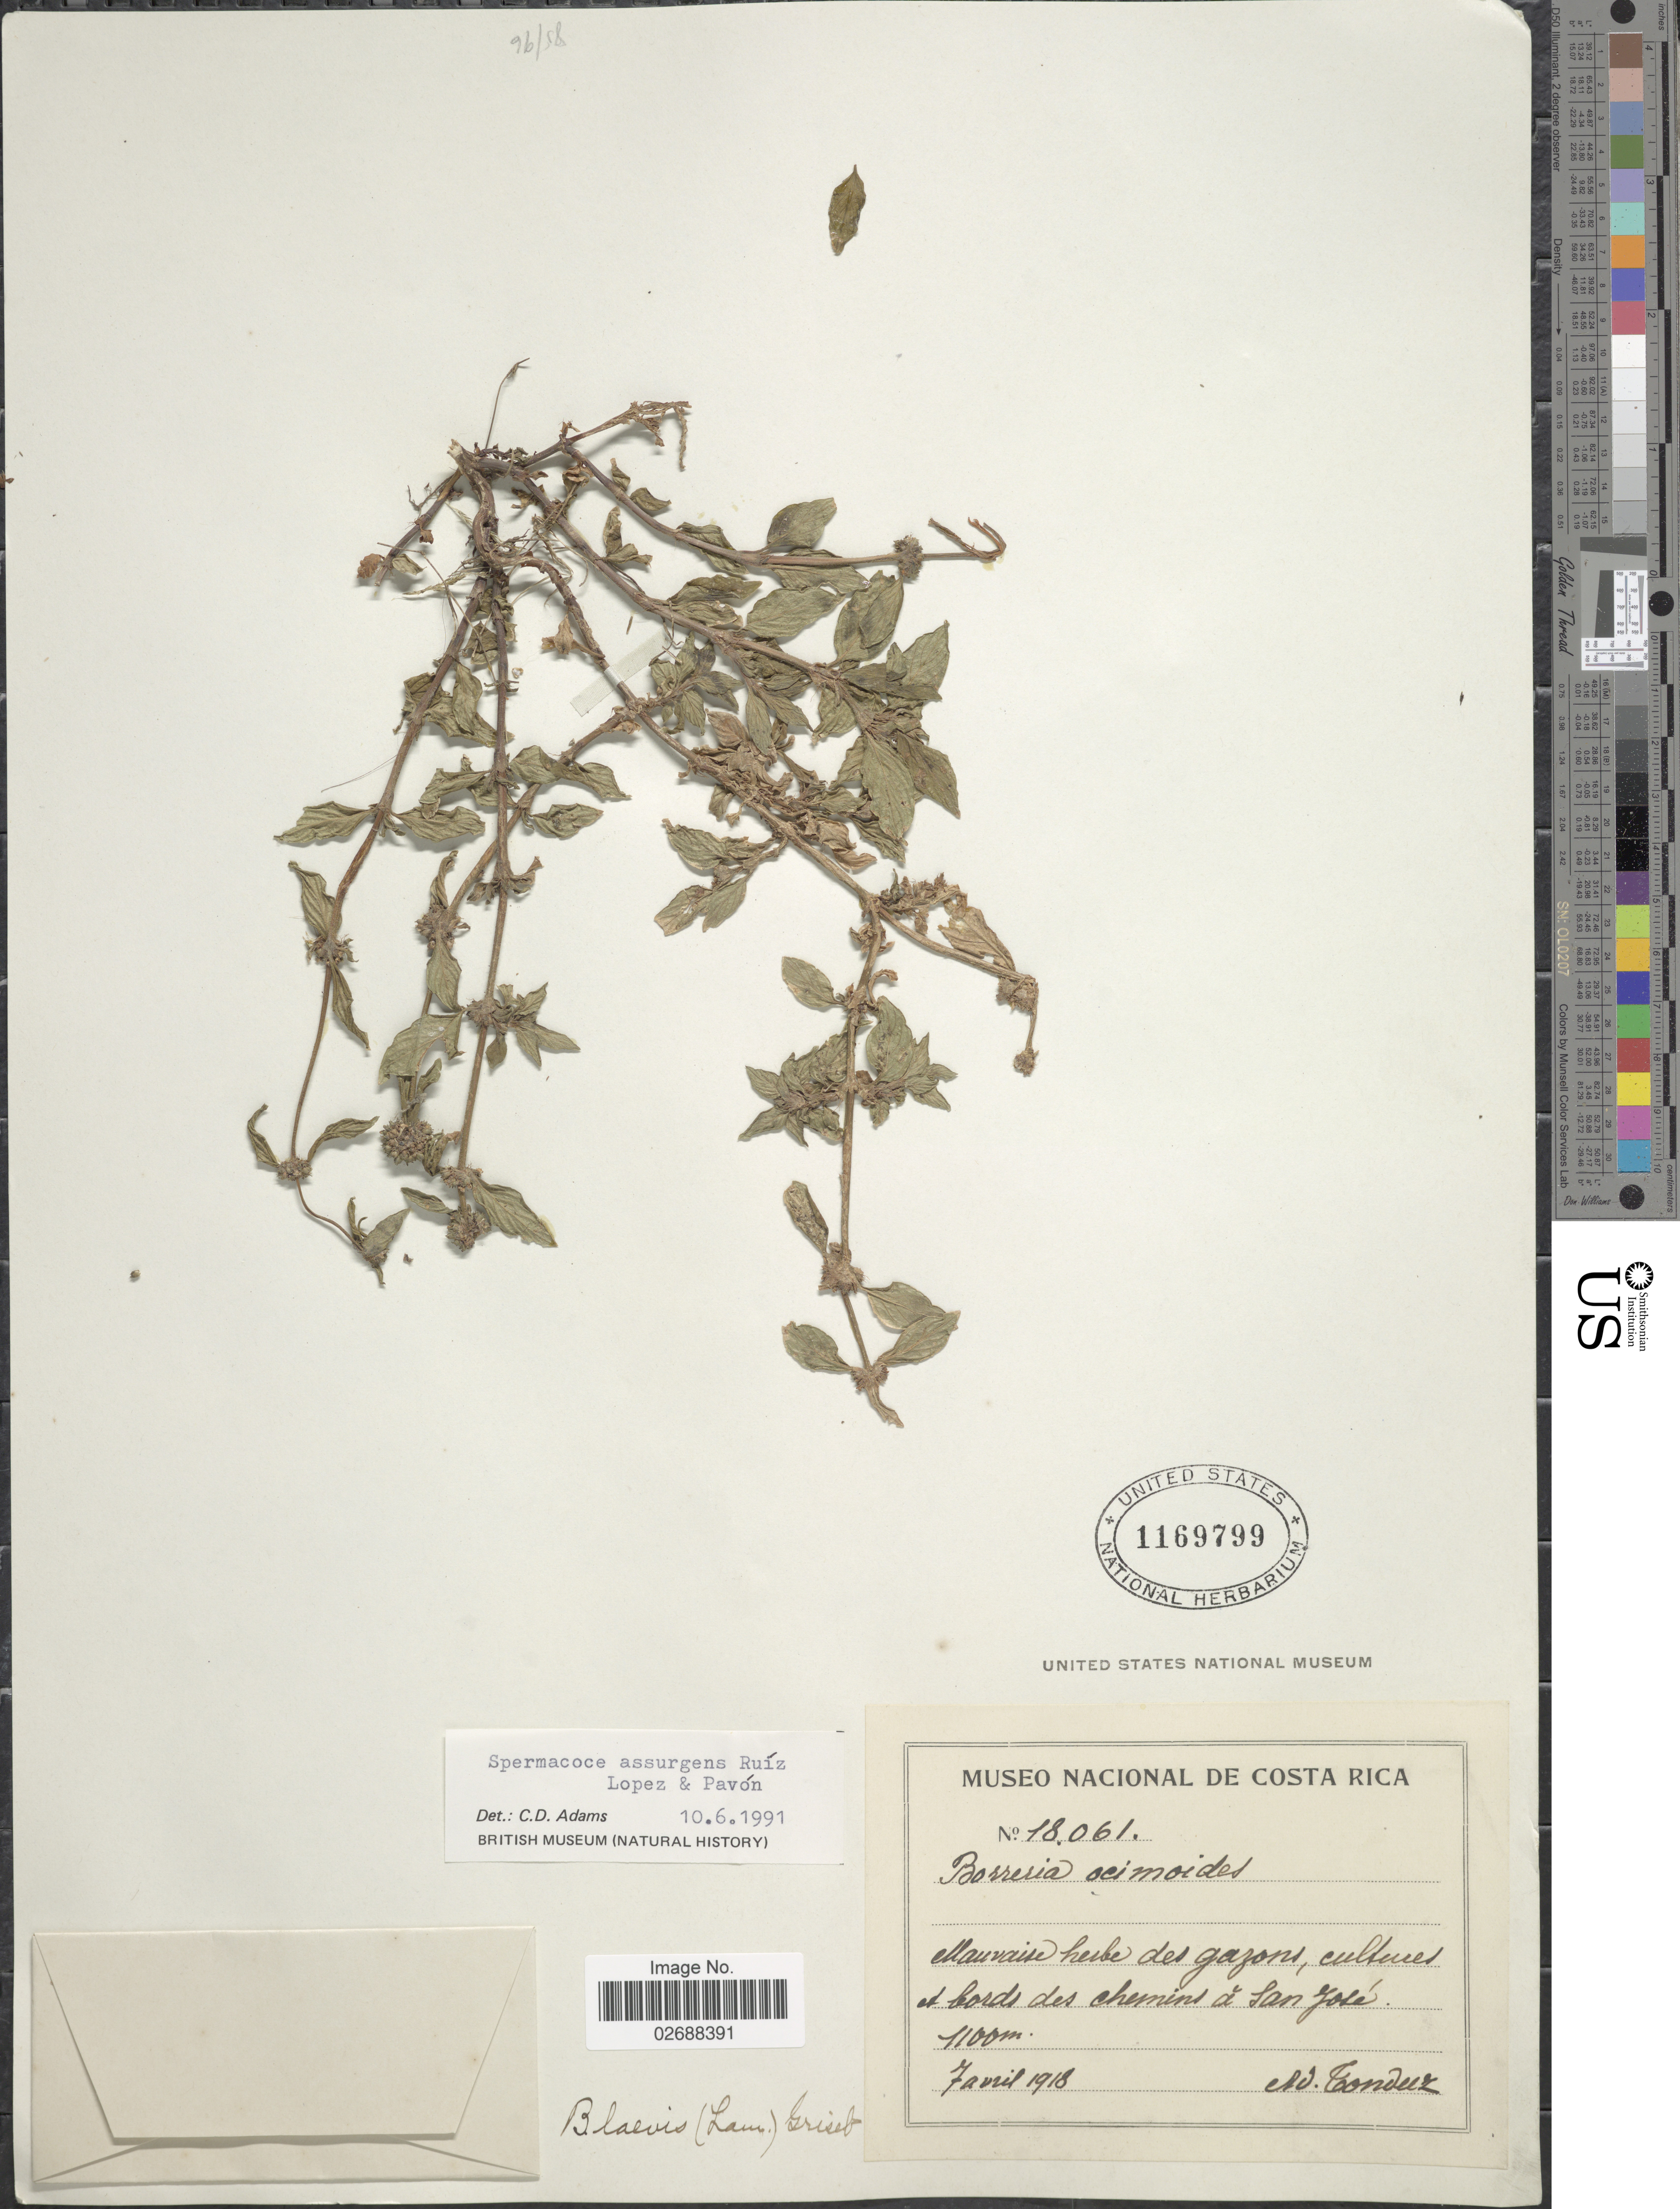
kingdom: Plantae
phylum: Tracheophyta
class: Magnoliopsida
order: Gentianales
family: Rubiaceae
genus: Borreria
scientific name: Borreria assurgens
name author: (Ruiz & Pav.) Griseb.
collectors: A. Tonduz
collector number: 18061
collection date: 1918-04-07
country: Costa Rica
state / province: San José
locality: Ad bords des chemins a San José.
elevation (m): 1100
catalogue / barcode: US 1169799